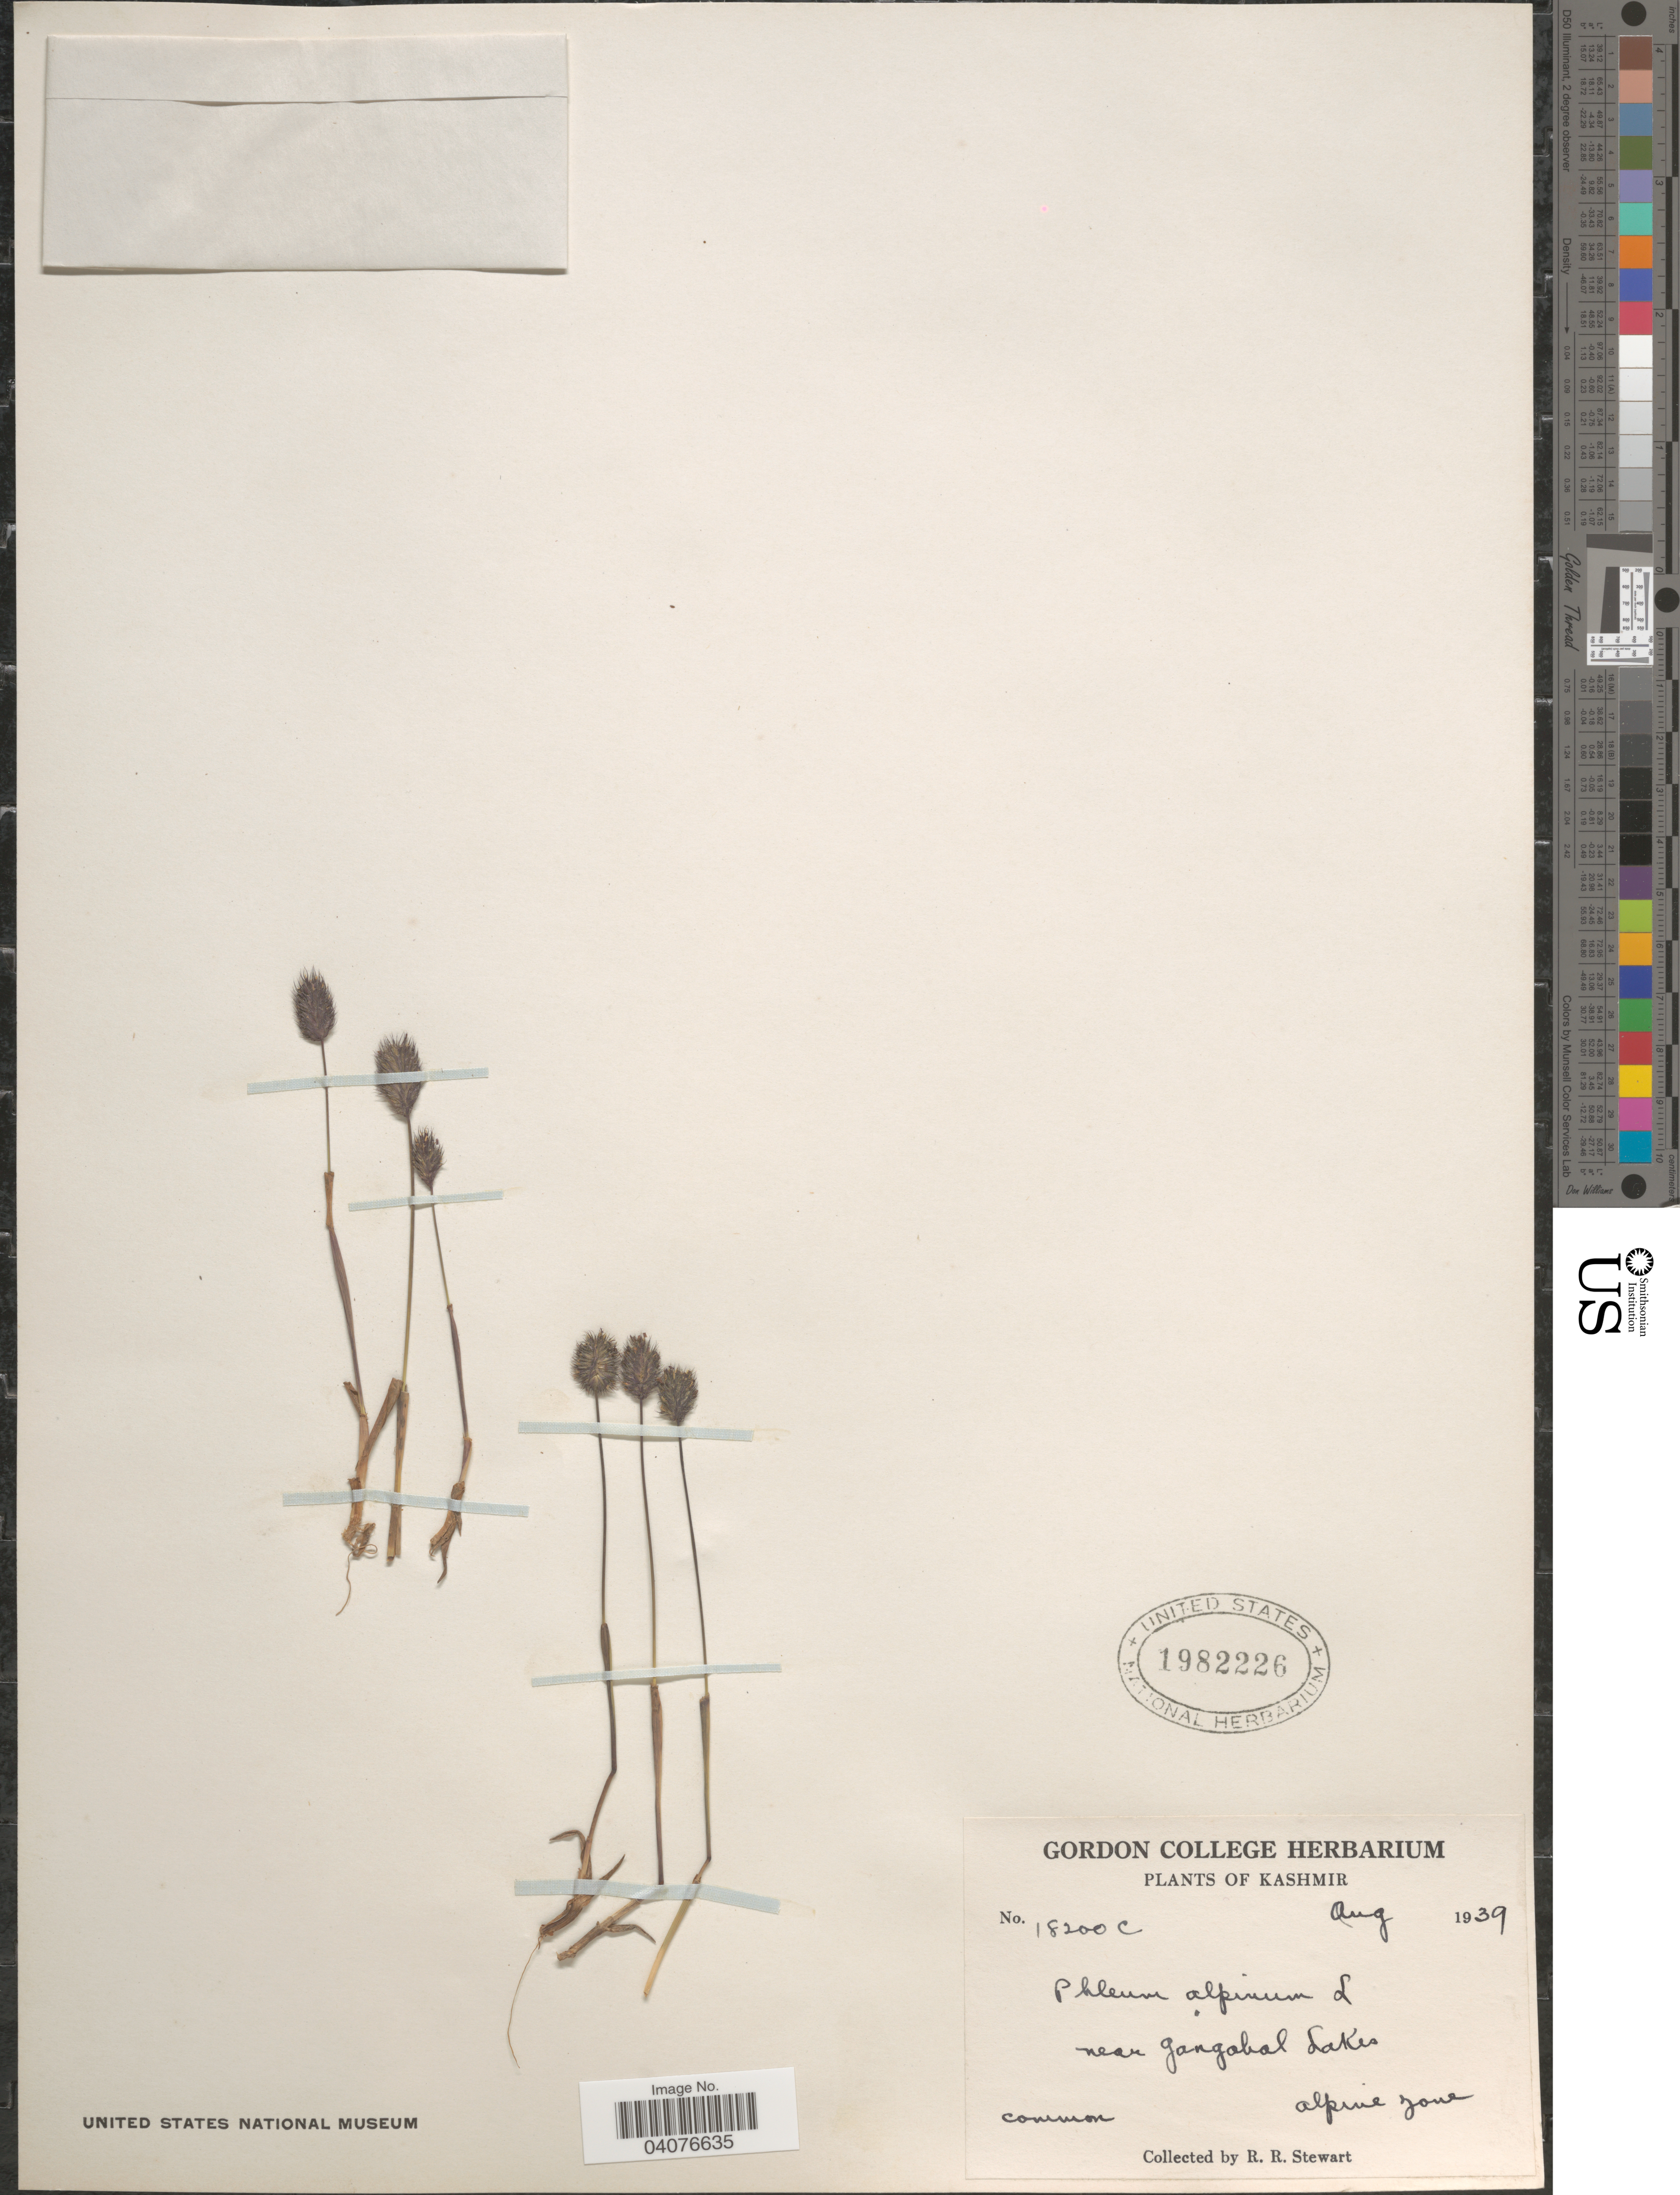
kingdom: Plantae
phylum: Tracheophyta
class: Liliopsida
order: Poales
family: Poaceae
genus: Phleum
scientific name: Phleum alpinum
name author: L.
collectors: R. Stewart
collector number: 18200C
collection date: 1939-08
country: India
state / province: Jammu and Kashmir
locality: Near Gangabal Lakes. Alpine zone.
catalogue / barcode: US 1982226